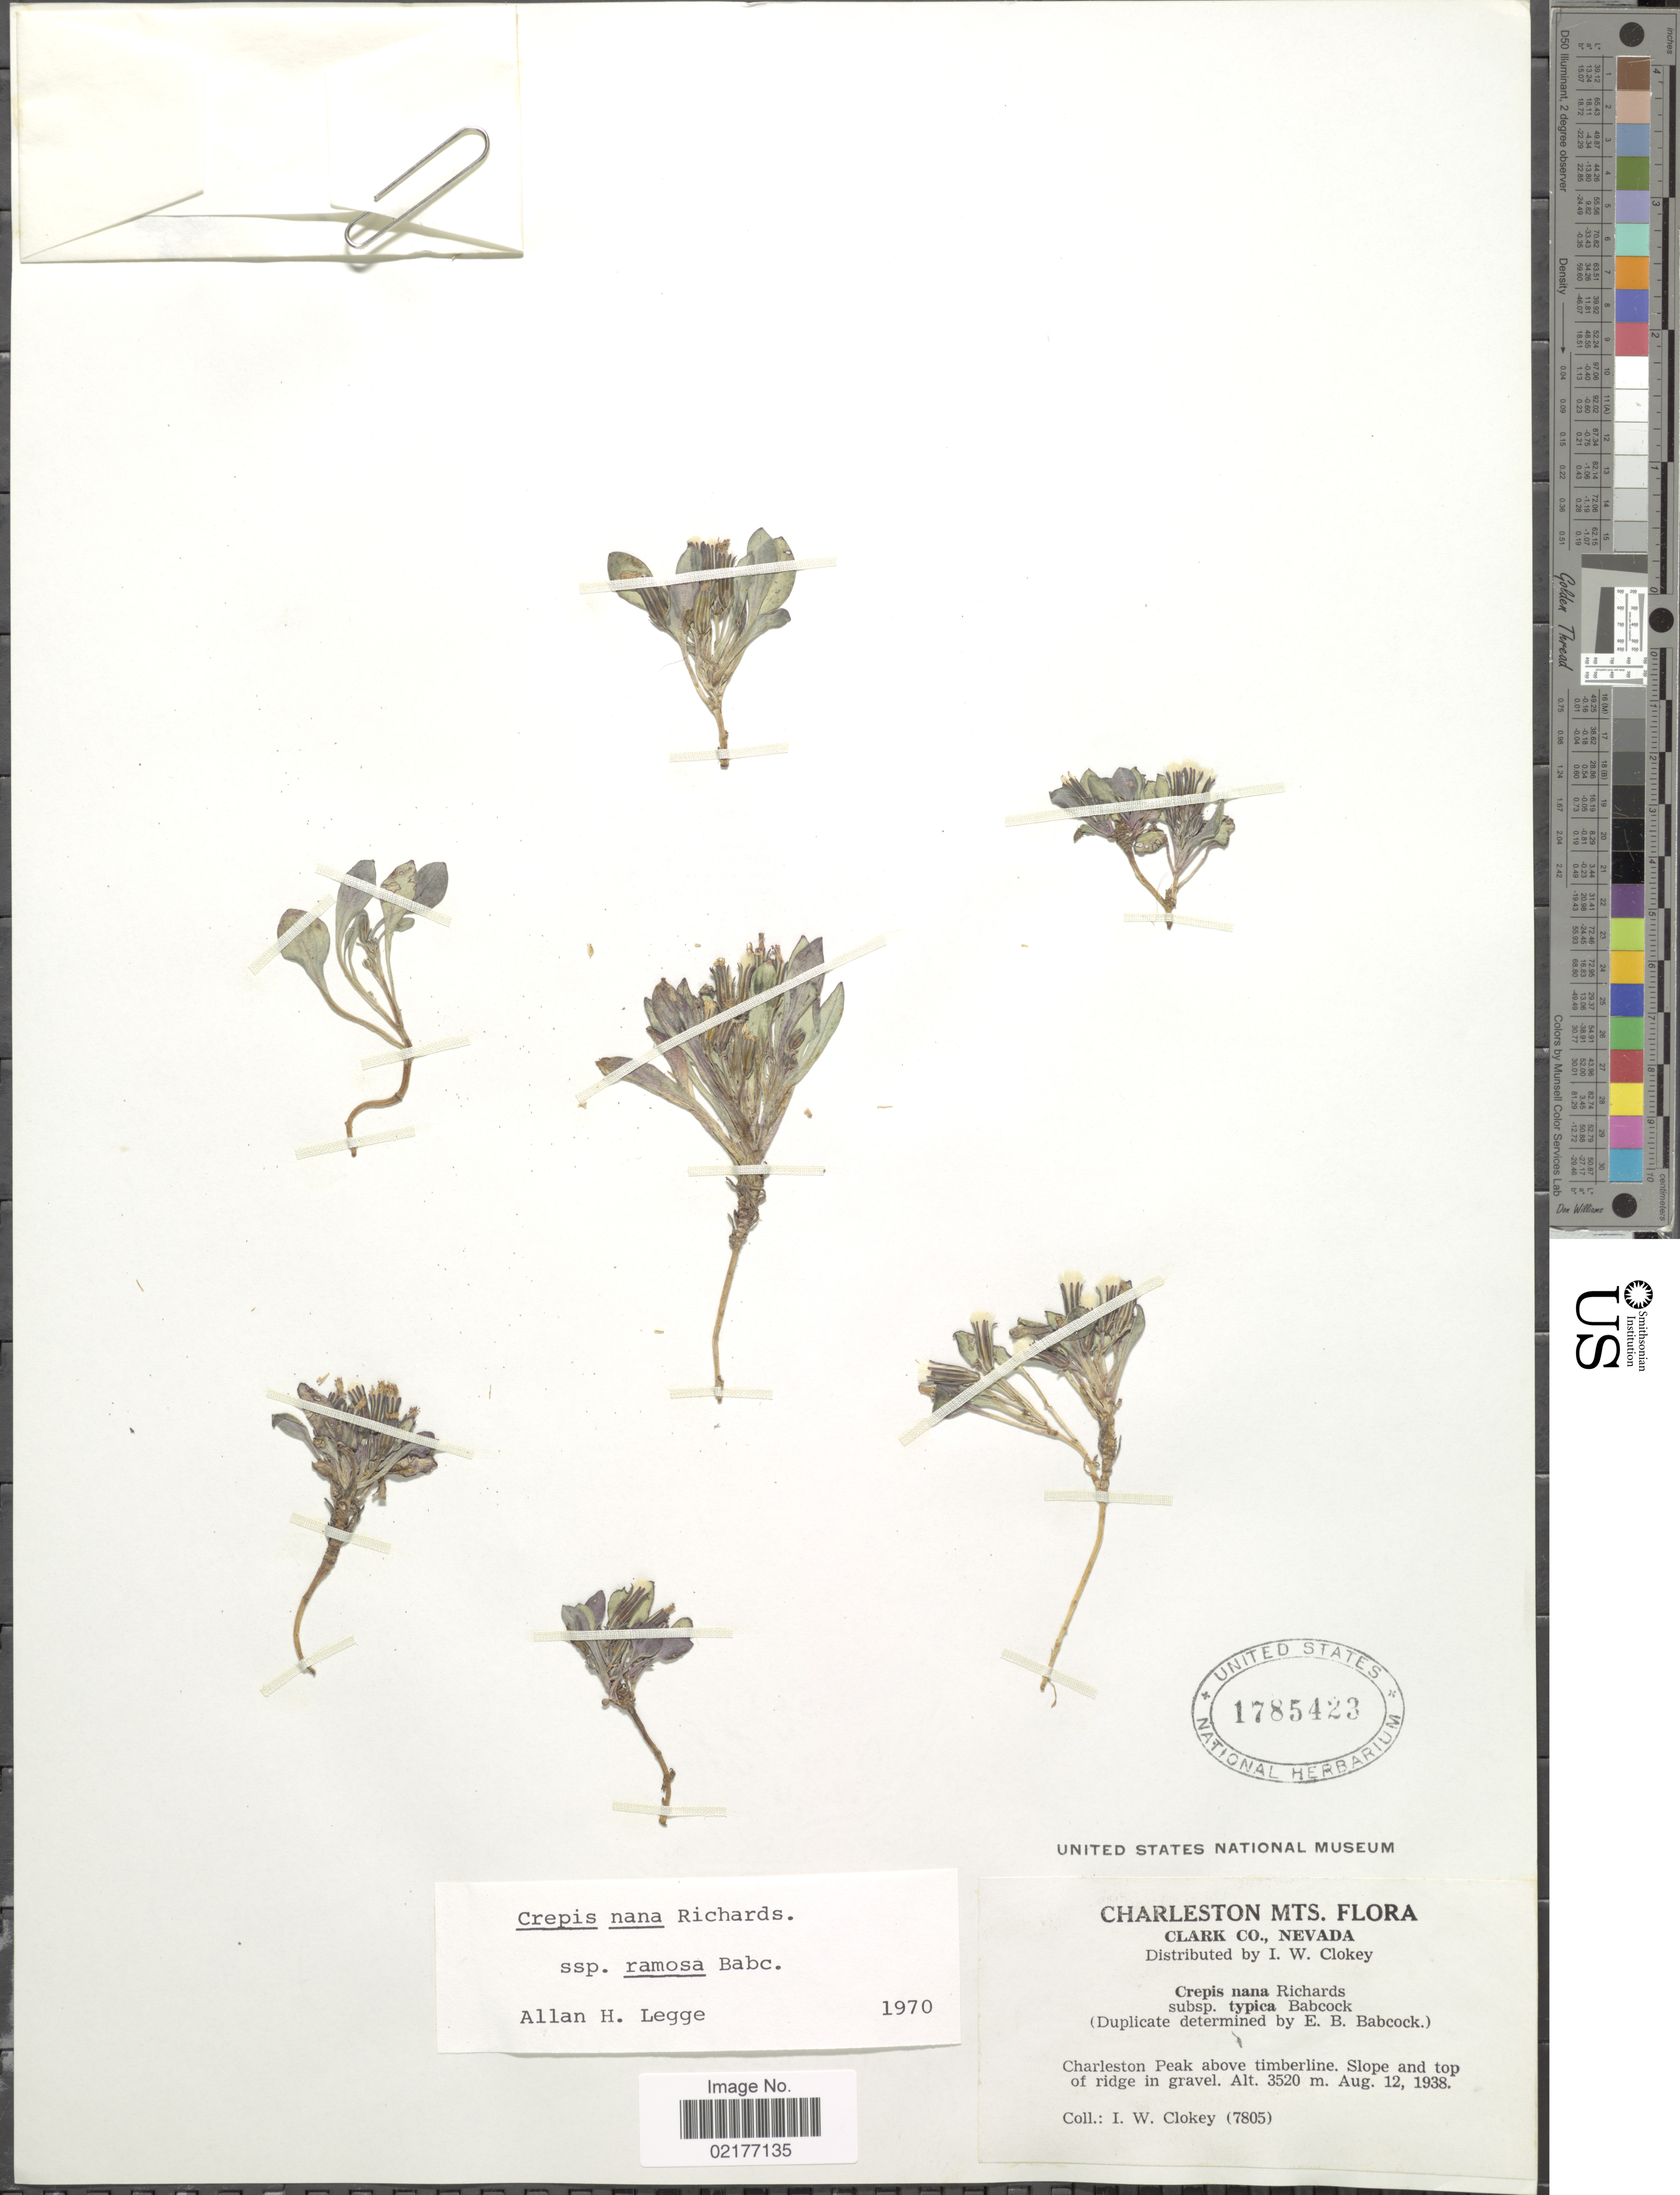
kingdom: Plantae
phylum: Tracheophyta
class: Magnoliopsida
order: Asterales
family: Asteraceae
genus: Askellia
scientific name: Askellia pygmaea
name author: (Ledeb.) Sennikov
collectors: I. W. Clokey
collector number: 7805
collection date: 1938-08-12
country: United States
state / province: Nevada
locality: Clark Co., Nevada, Charleston Peak above timberline, Slope and top of ridge in gravel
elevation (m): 3520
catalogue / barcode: US 1785423